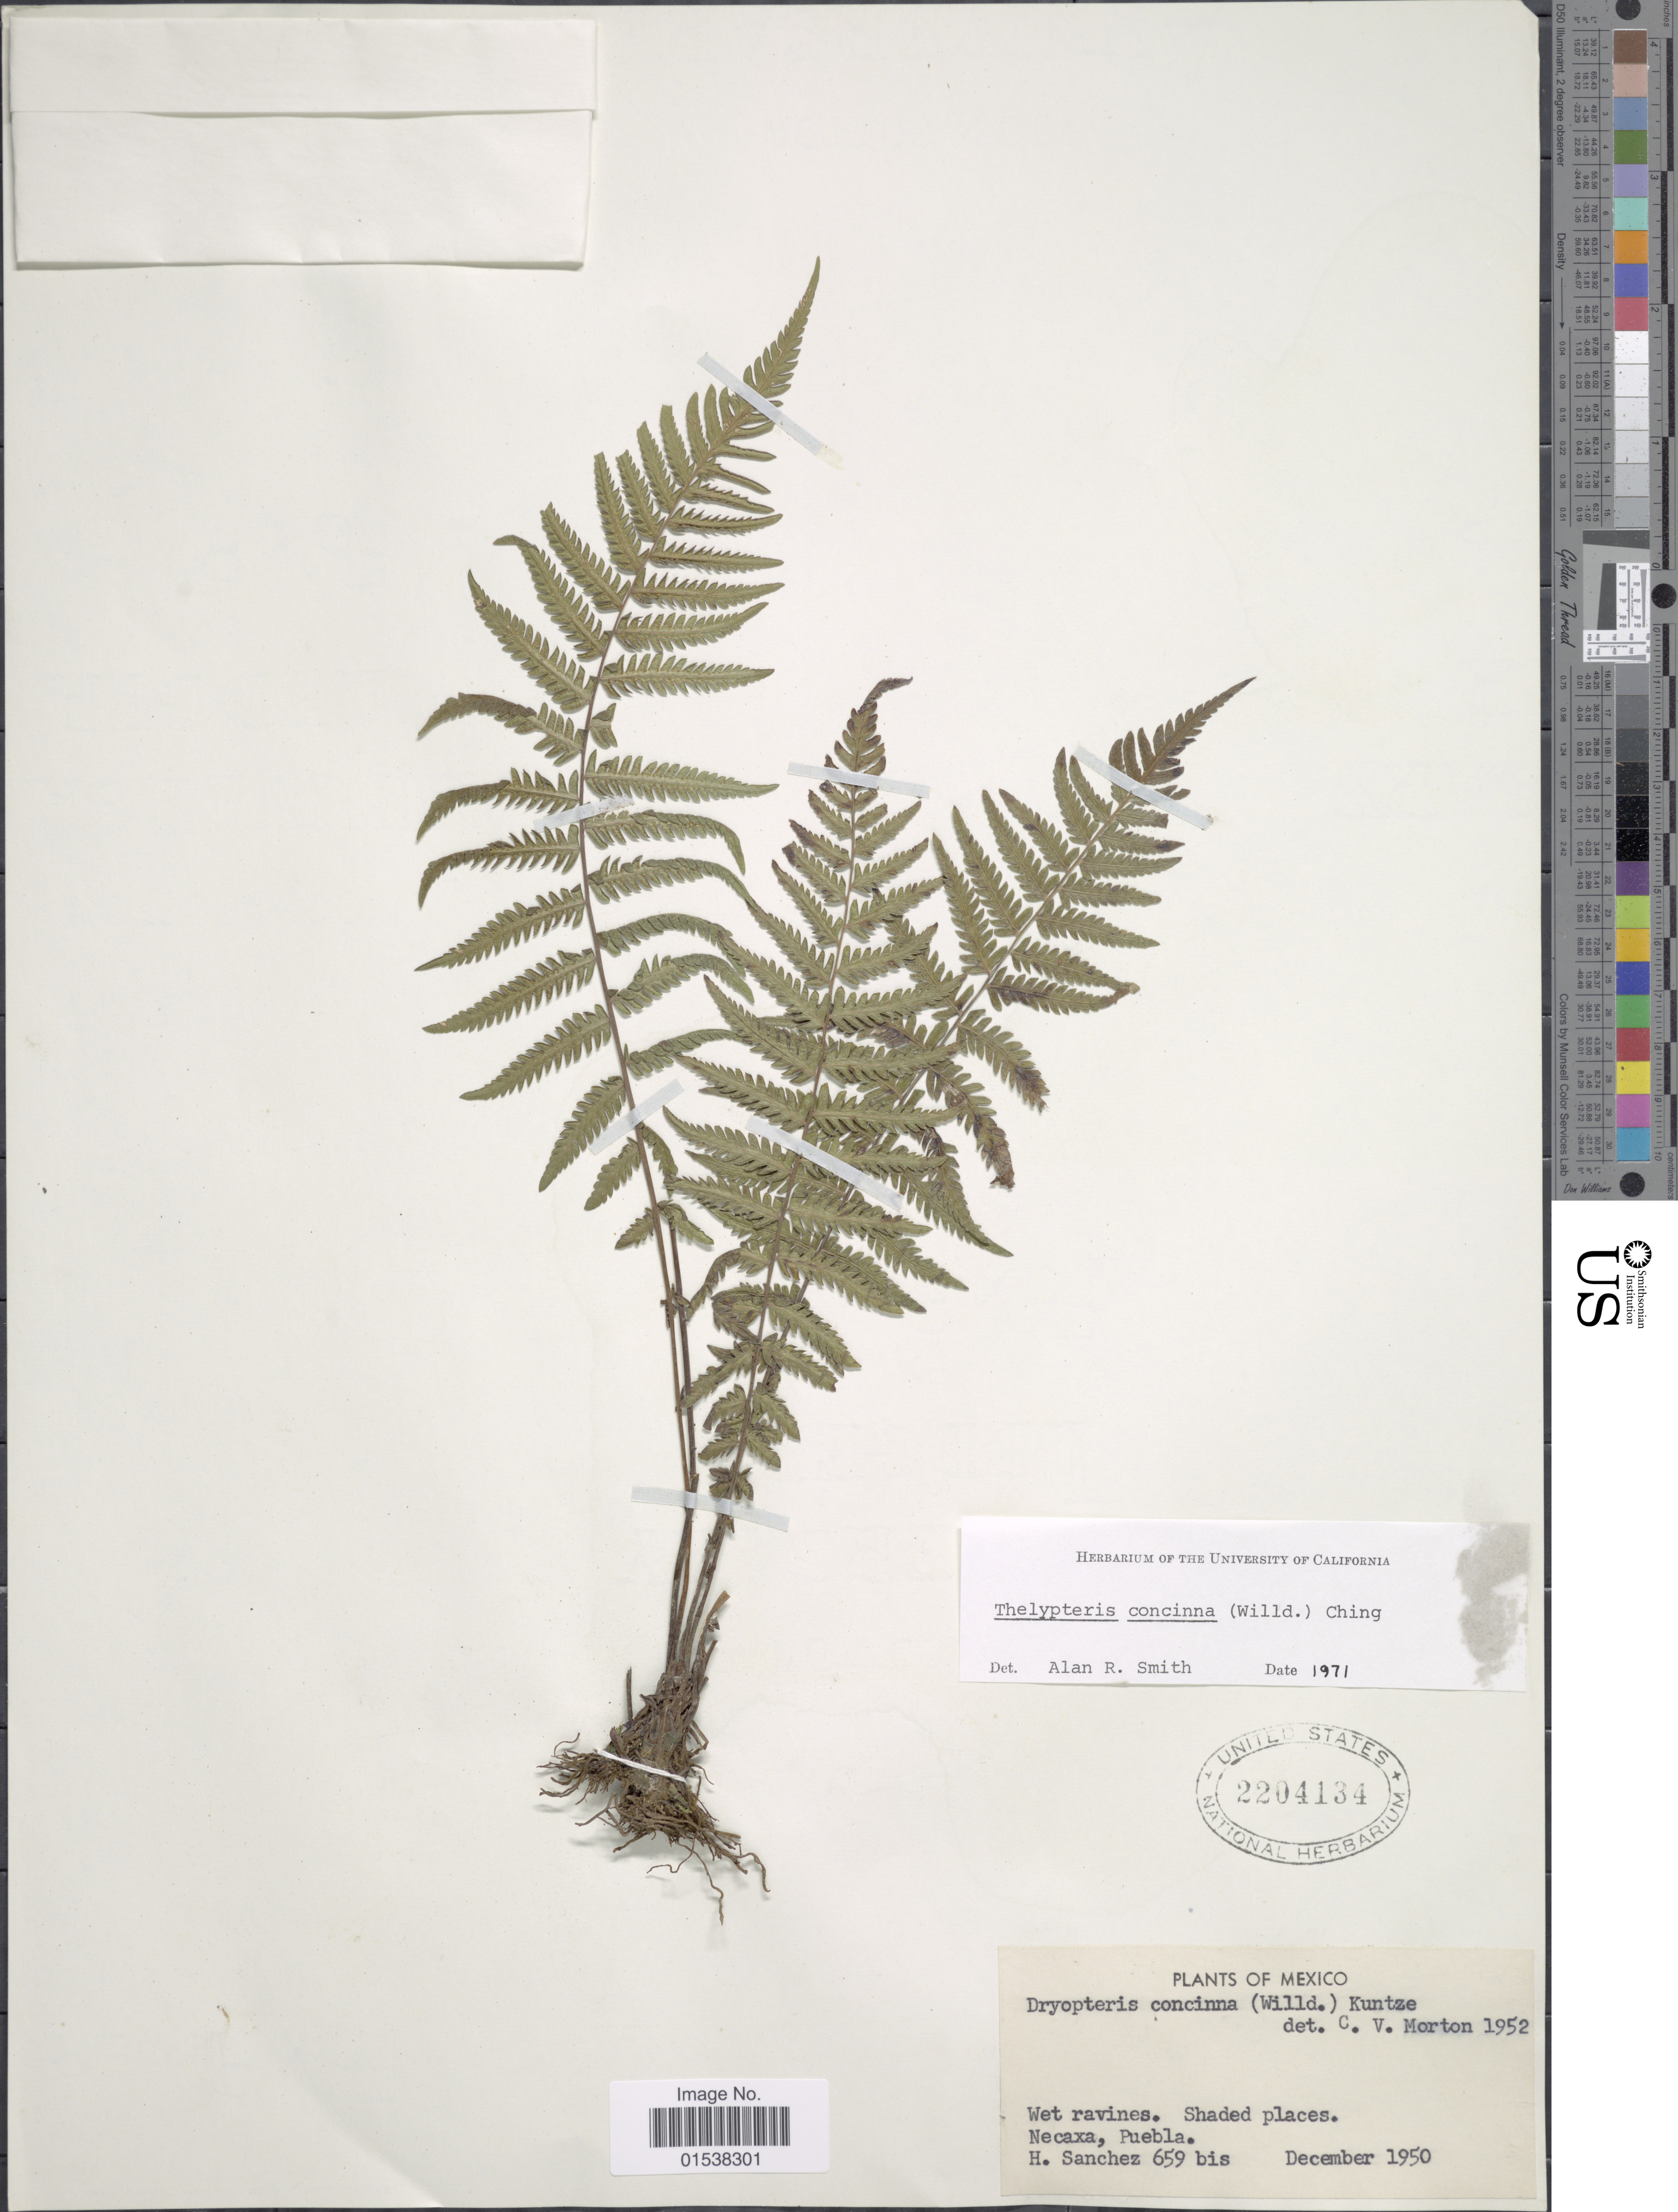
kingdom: Plantae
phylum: Tracheophyta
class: Polypodiopsida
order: Polypodiales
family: Thelypteridaceae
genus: Amauropelta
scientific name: Amauropelta concinna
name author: (Willd.) Pic. Serm.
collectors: H. Sanchez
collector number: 659bis*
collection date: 1950-12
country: Mexico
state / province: Puebla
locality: Necaxa, Puebla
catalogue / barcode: US 2204134